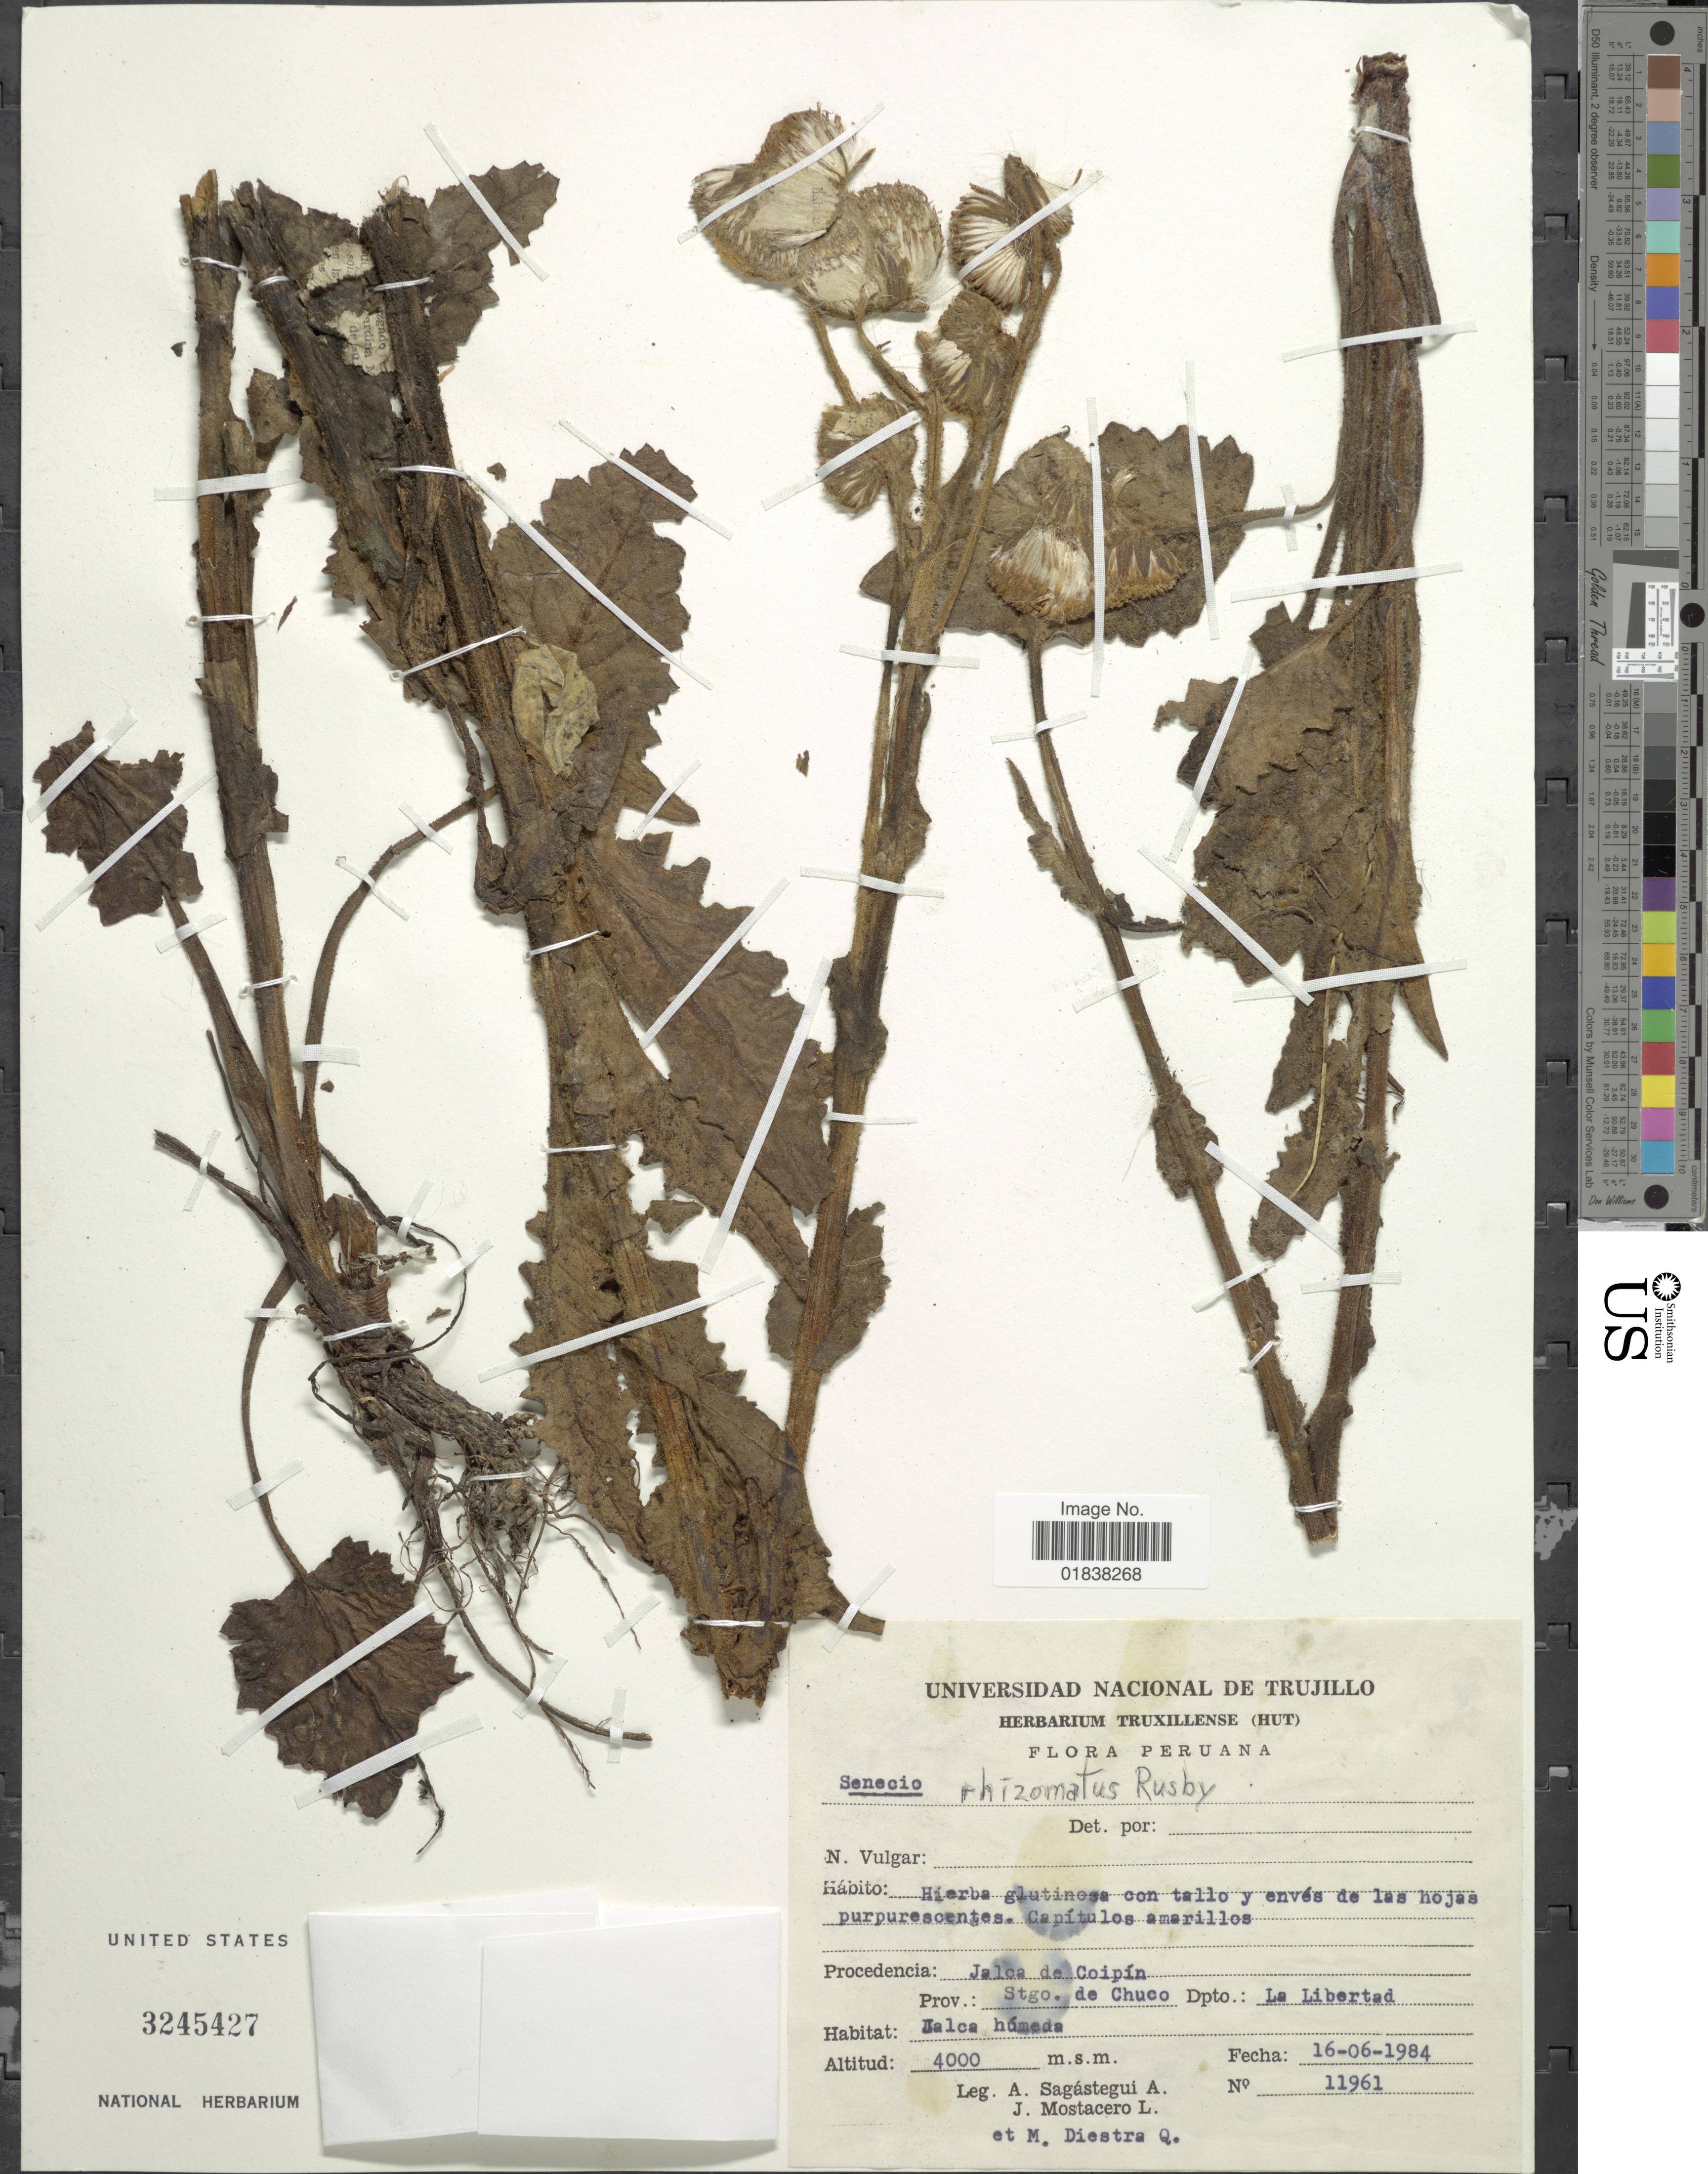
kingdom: Plantae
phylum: Tracheophyta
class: Magnoliopsida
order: Asterales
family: Asteraceae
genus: Senecio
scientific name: Senecio rhizomatus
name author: Rusby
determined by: Salomon, Luciana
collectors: A. Sagástegui A., J. Mostacero L. & M. Diestra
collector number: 11961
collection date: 1984-06-16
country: Peru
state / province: La Libertad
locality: Jalca de Coipin, Prov. Stgo. de Chuco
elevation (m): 4000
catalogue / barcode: US 3245427